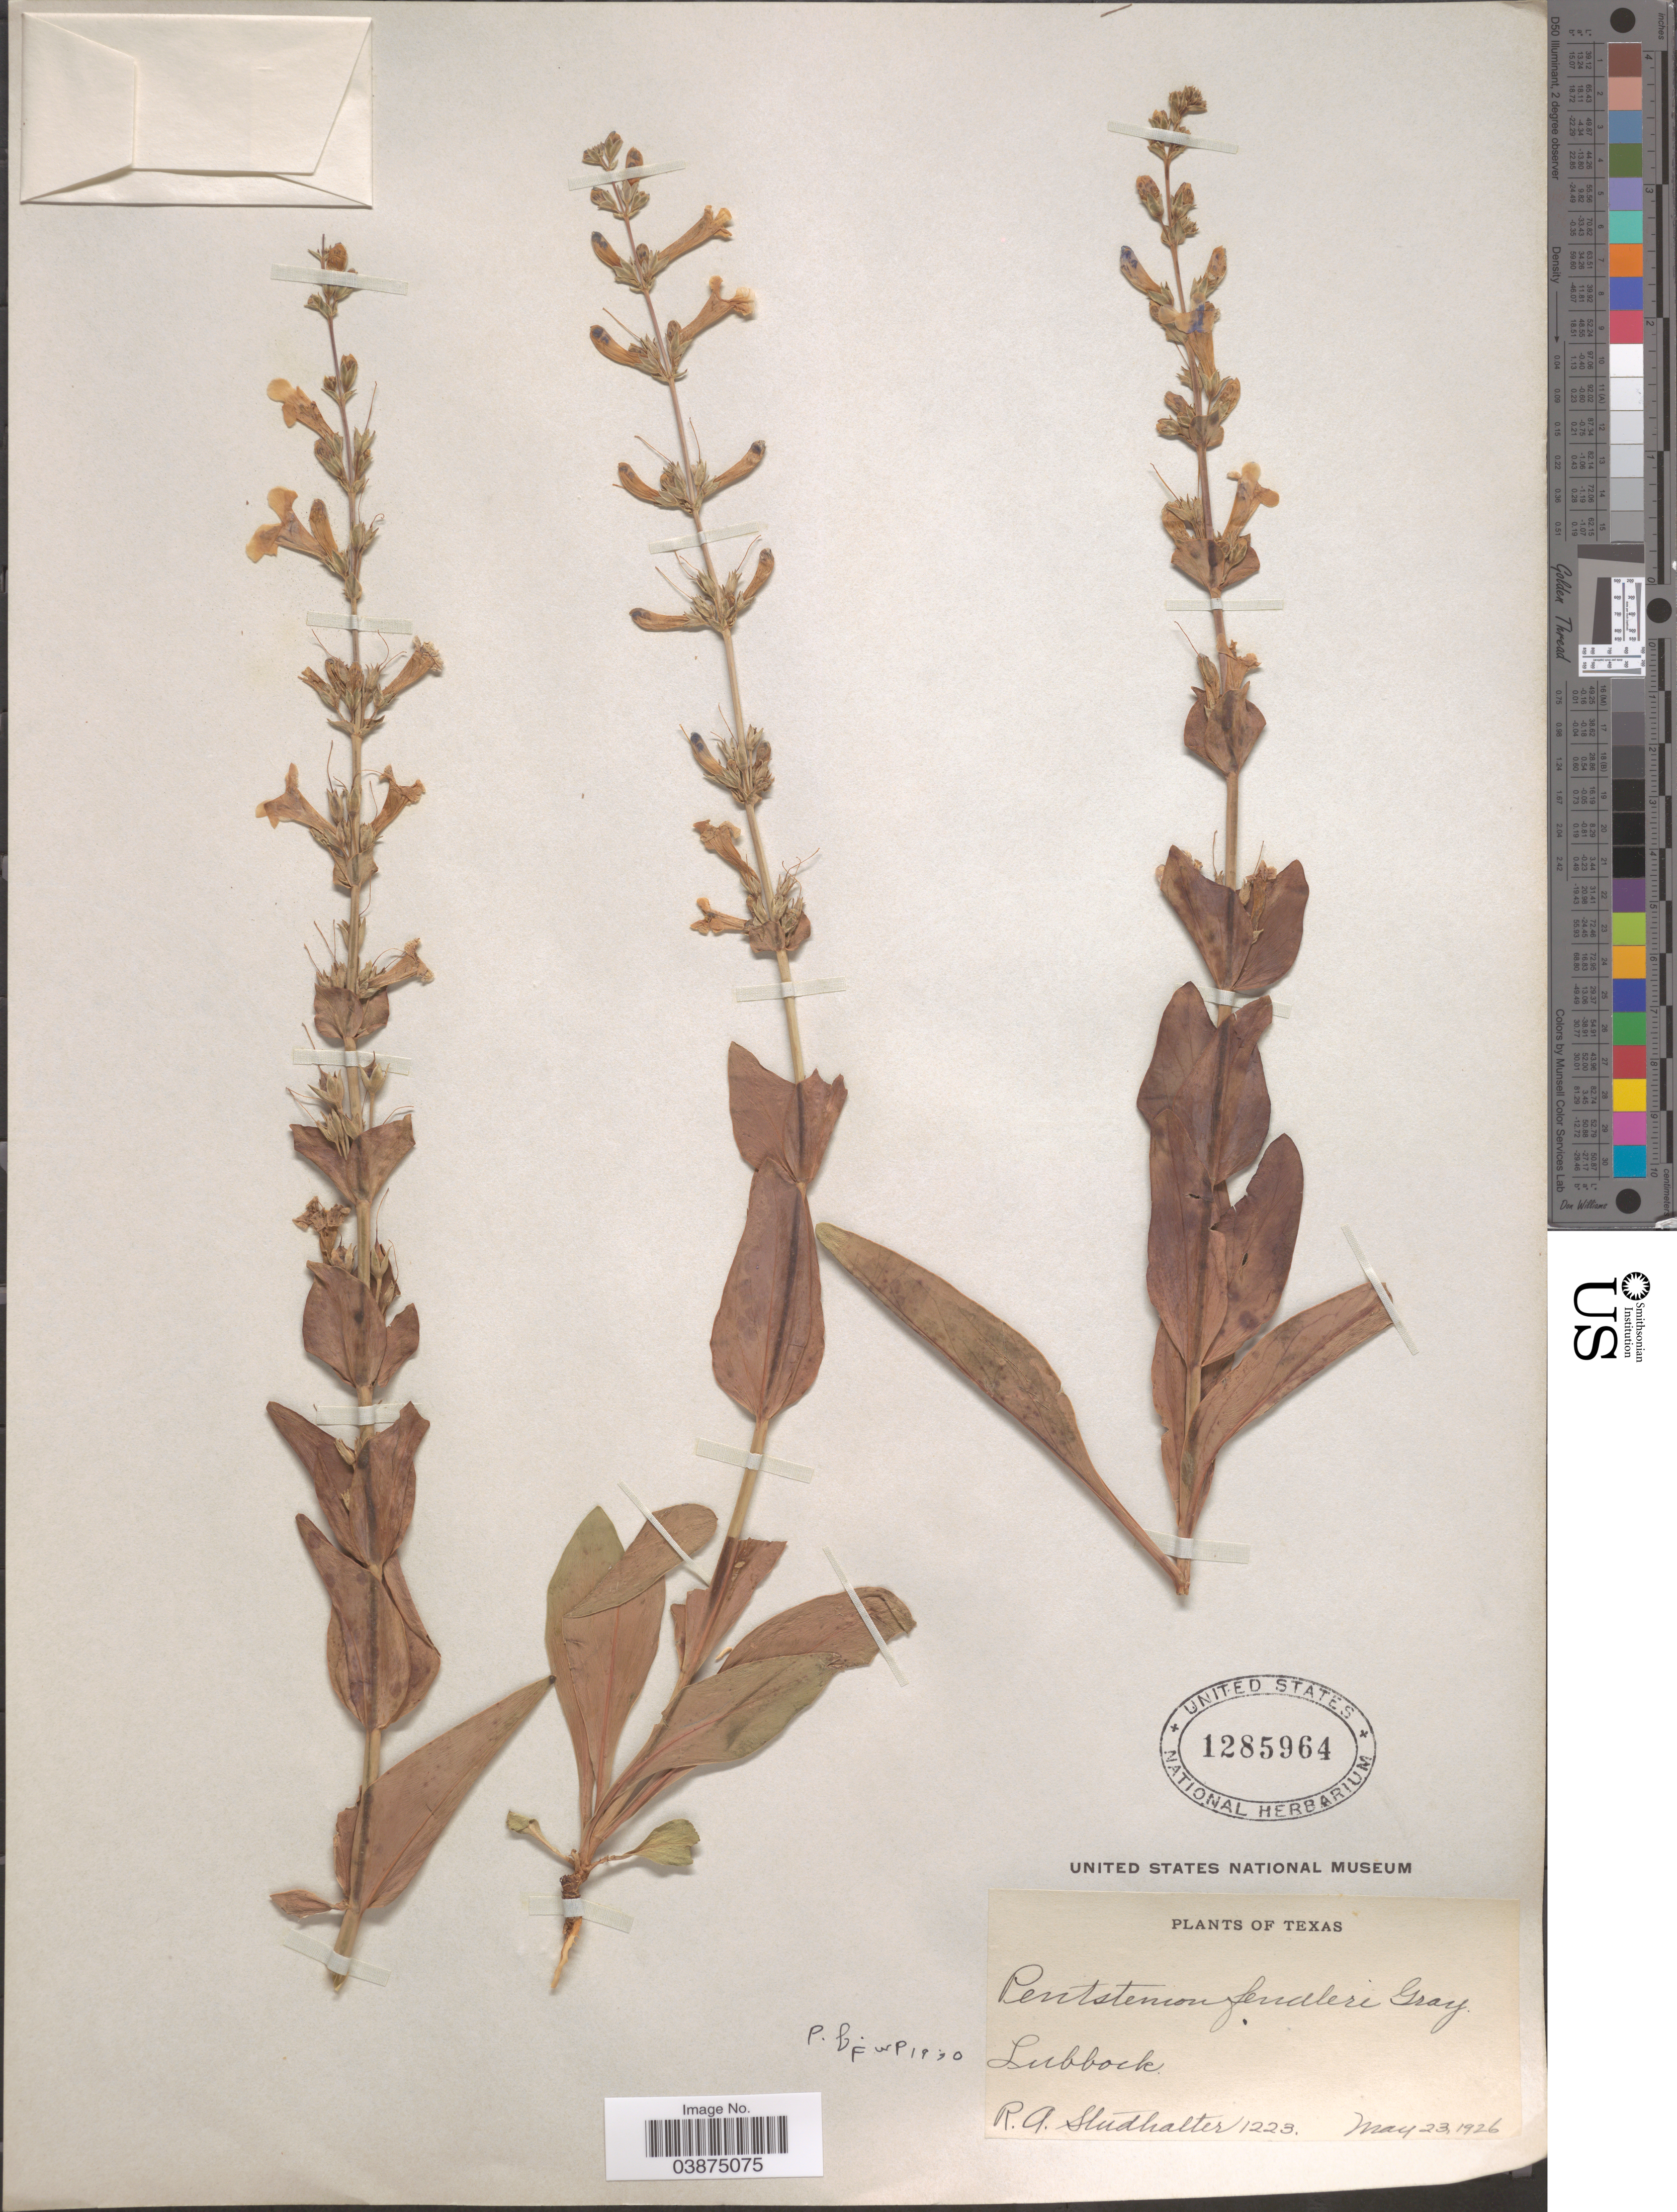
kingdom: Plantae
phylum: Tracheophyta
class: Magnoliopsida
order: Lamiales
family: Plantaginaceae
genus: Penstemon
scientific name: Penstemon fendleri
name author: Torr. & A. Gray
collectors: R. Studhalter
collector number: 1223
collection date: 1926-05-23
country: United States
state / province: Texas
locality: Lubbock.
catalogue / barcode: US 1285964